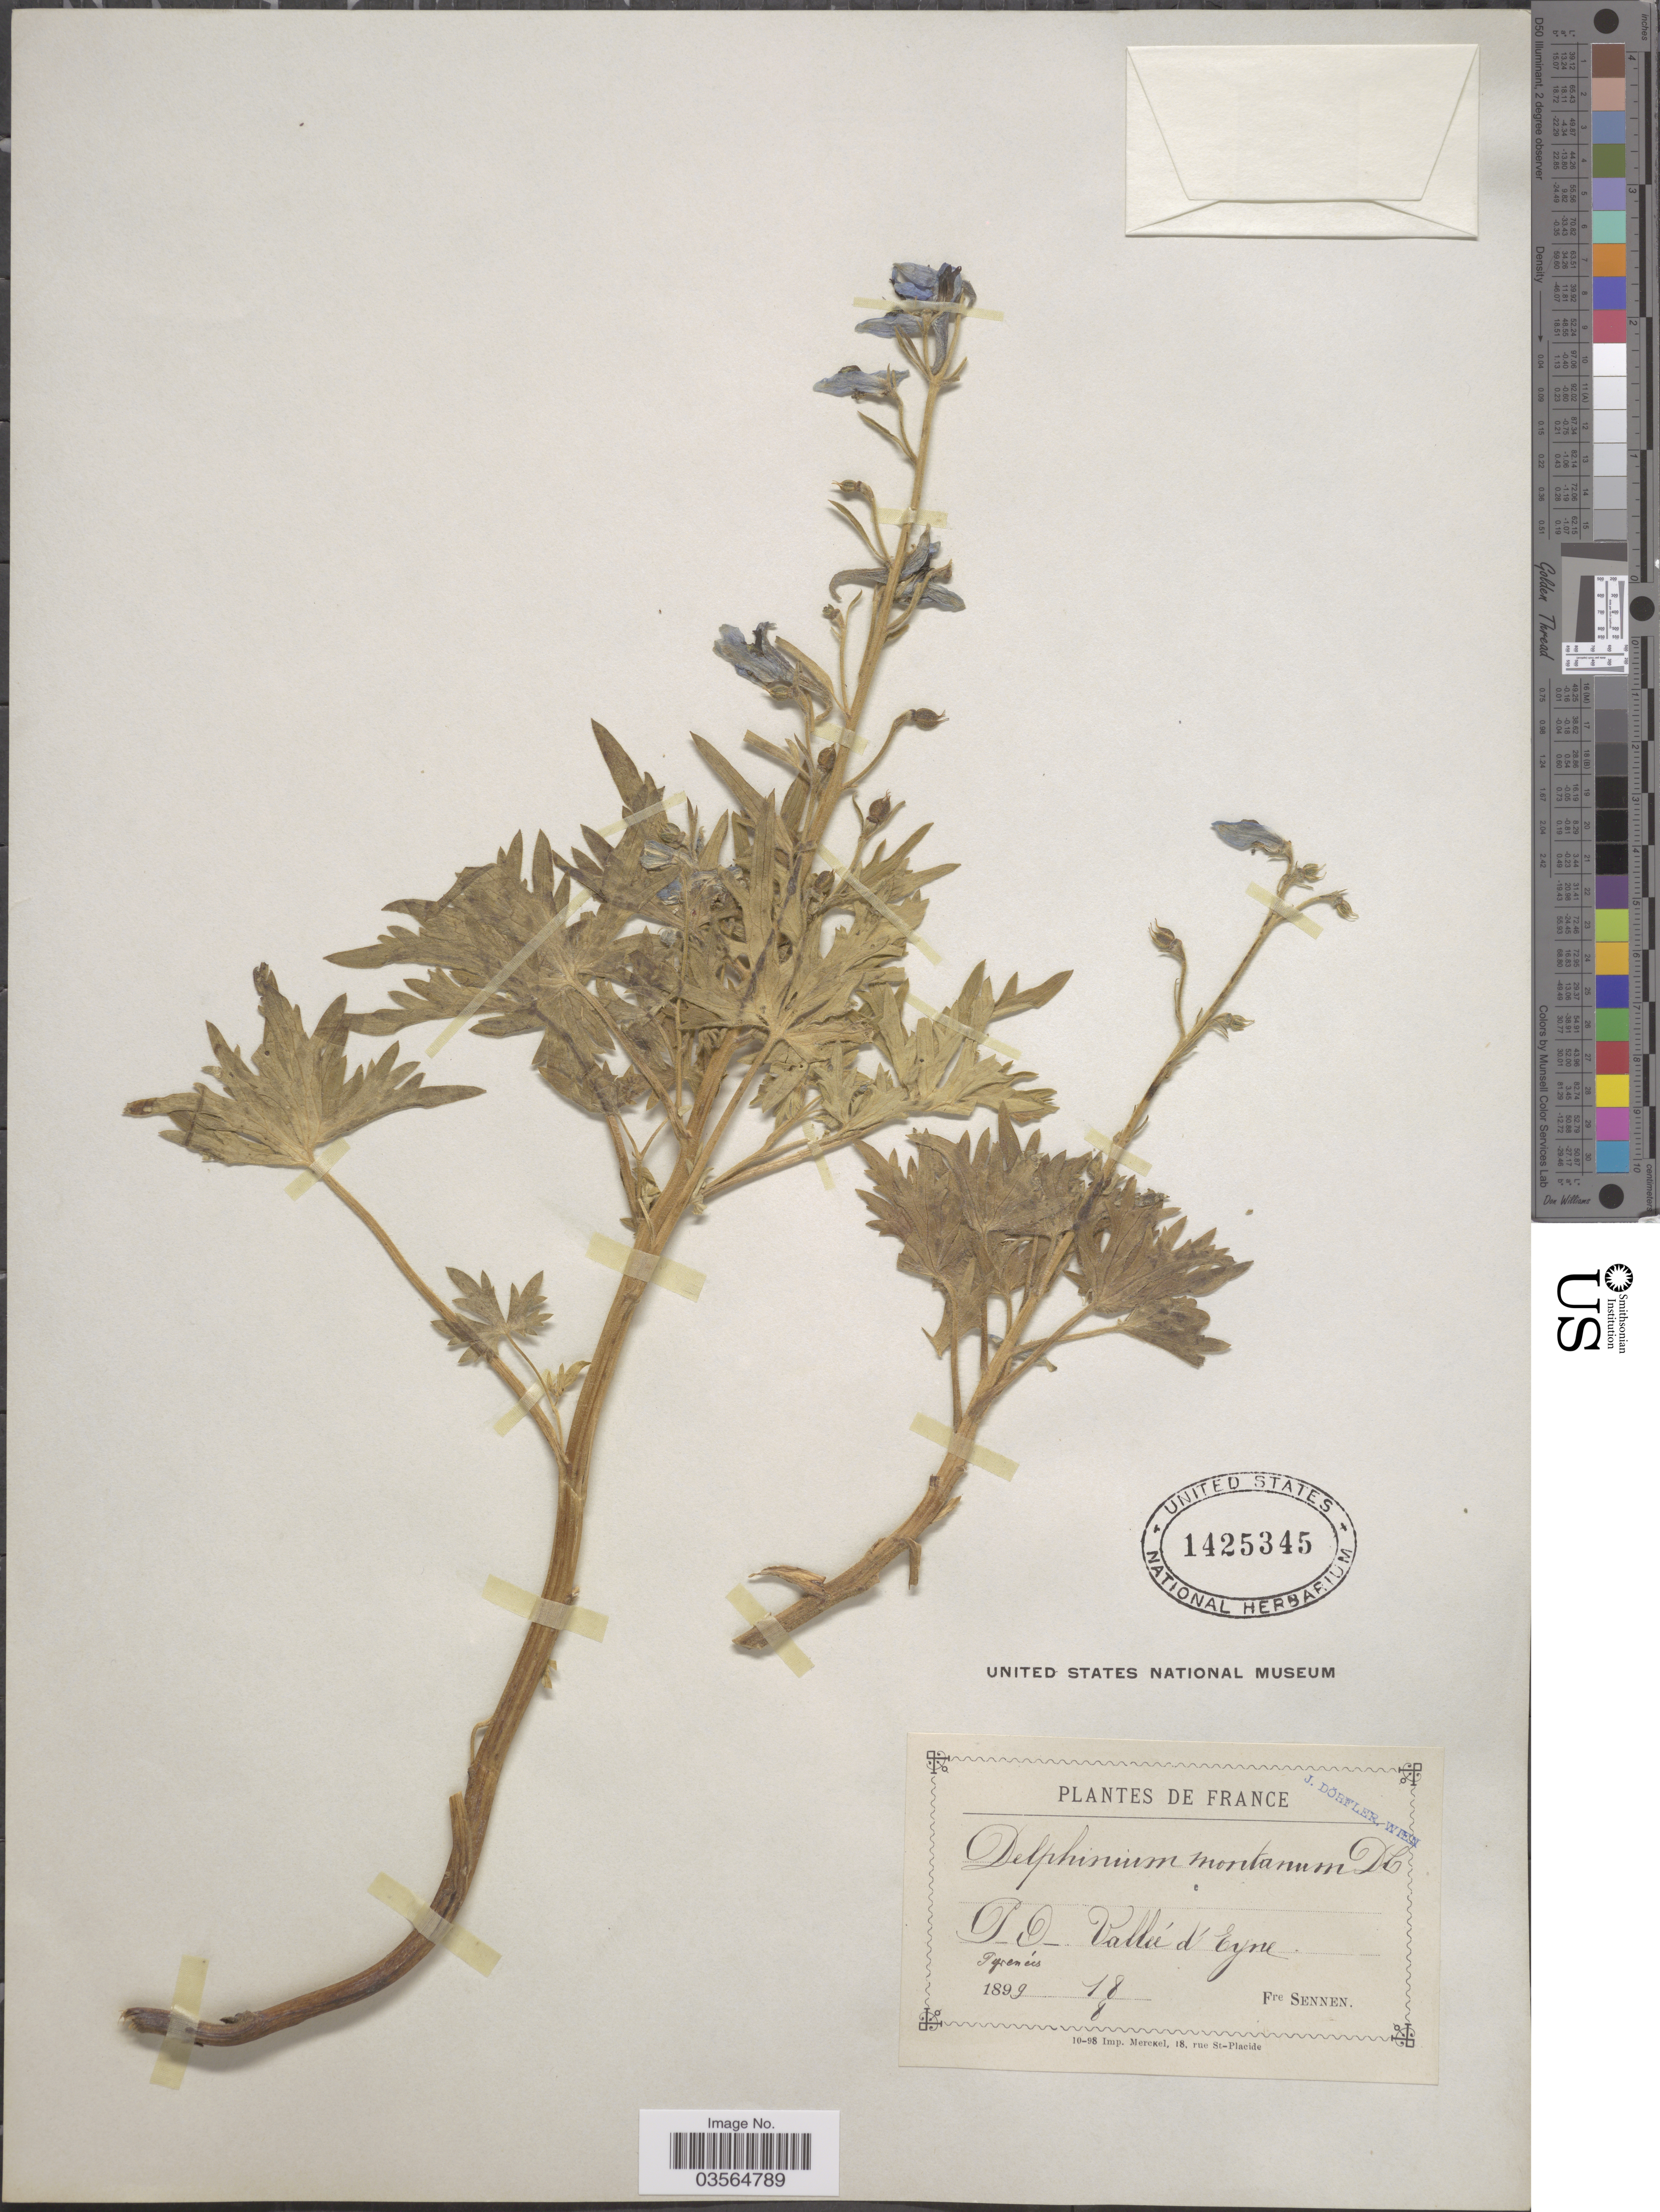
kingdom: Plantae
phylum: Tracheophyta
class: Magnoliopsida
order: Ranunculales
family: Ranunculaceae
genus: Delphinium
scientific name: Delphinium montanum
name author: DC.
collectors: E. Sennen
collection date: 1899-08-18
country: France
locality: PD. [interpreted] Valleé d'Eyne. Pyrenées.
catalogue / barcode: US 1425345